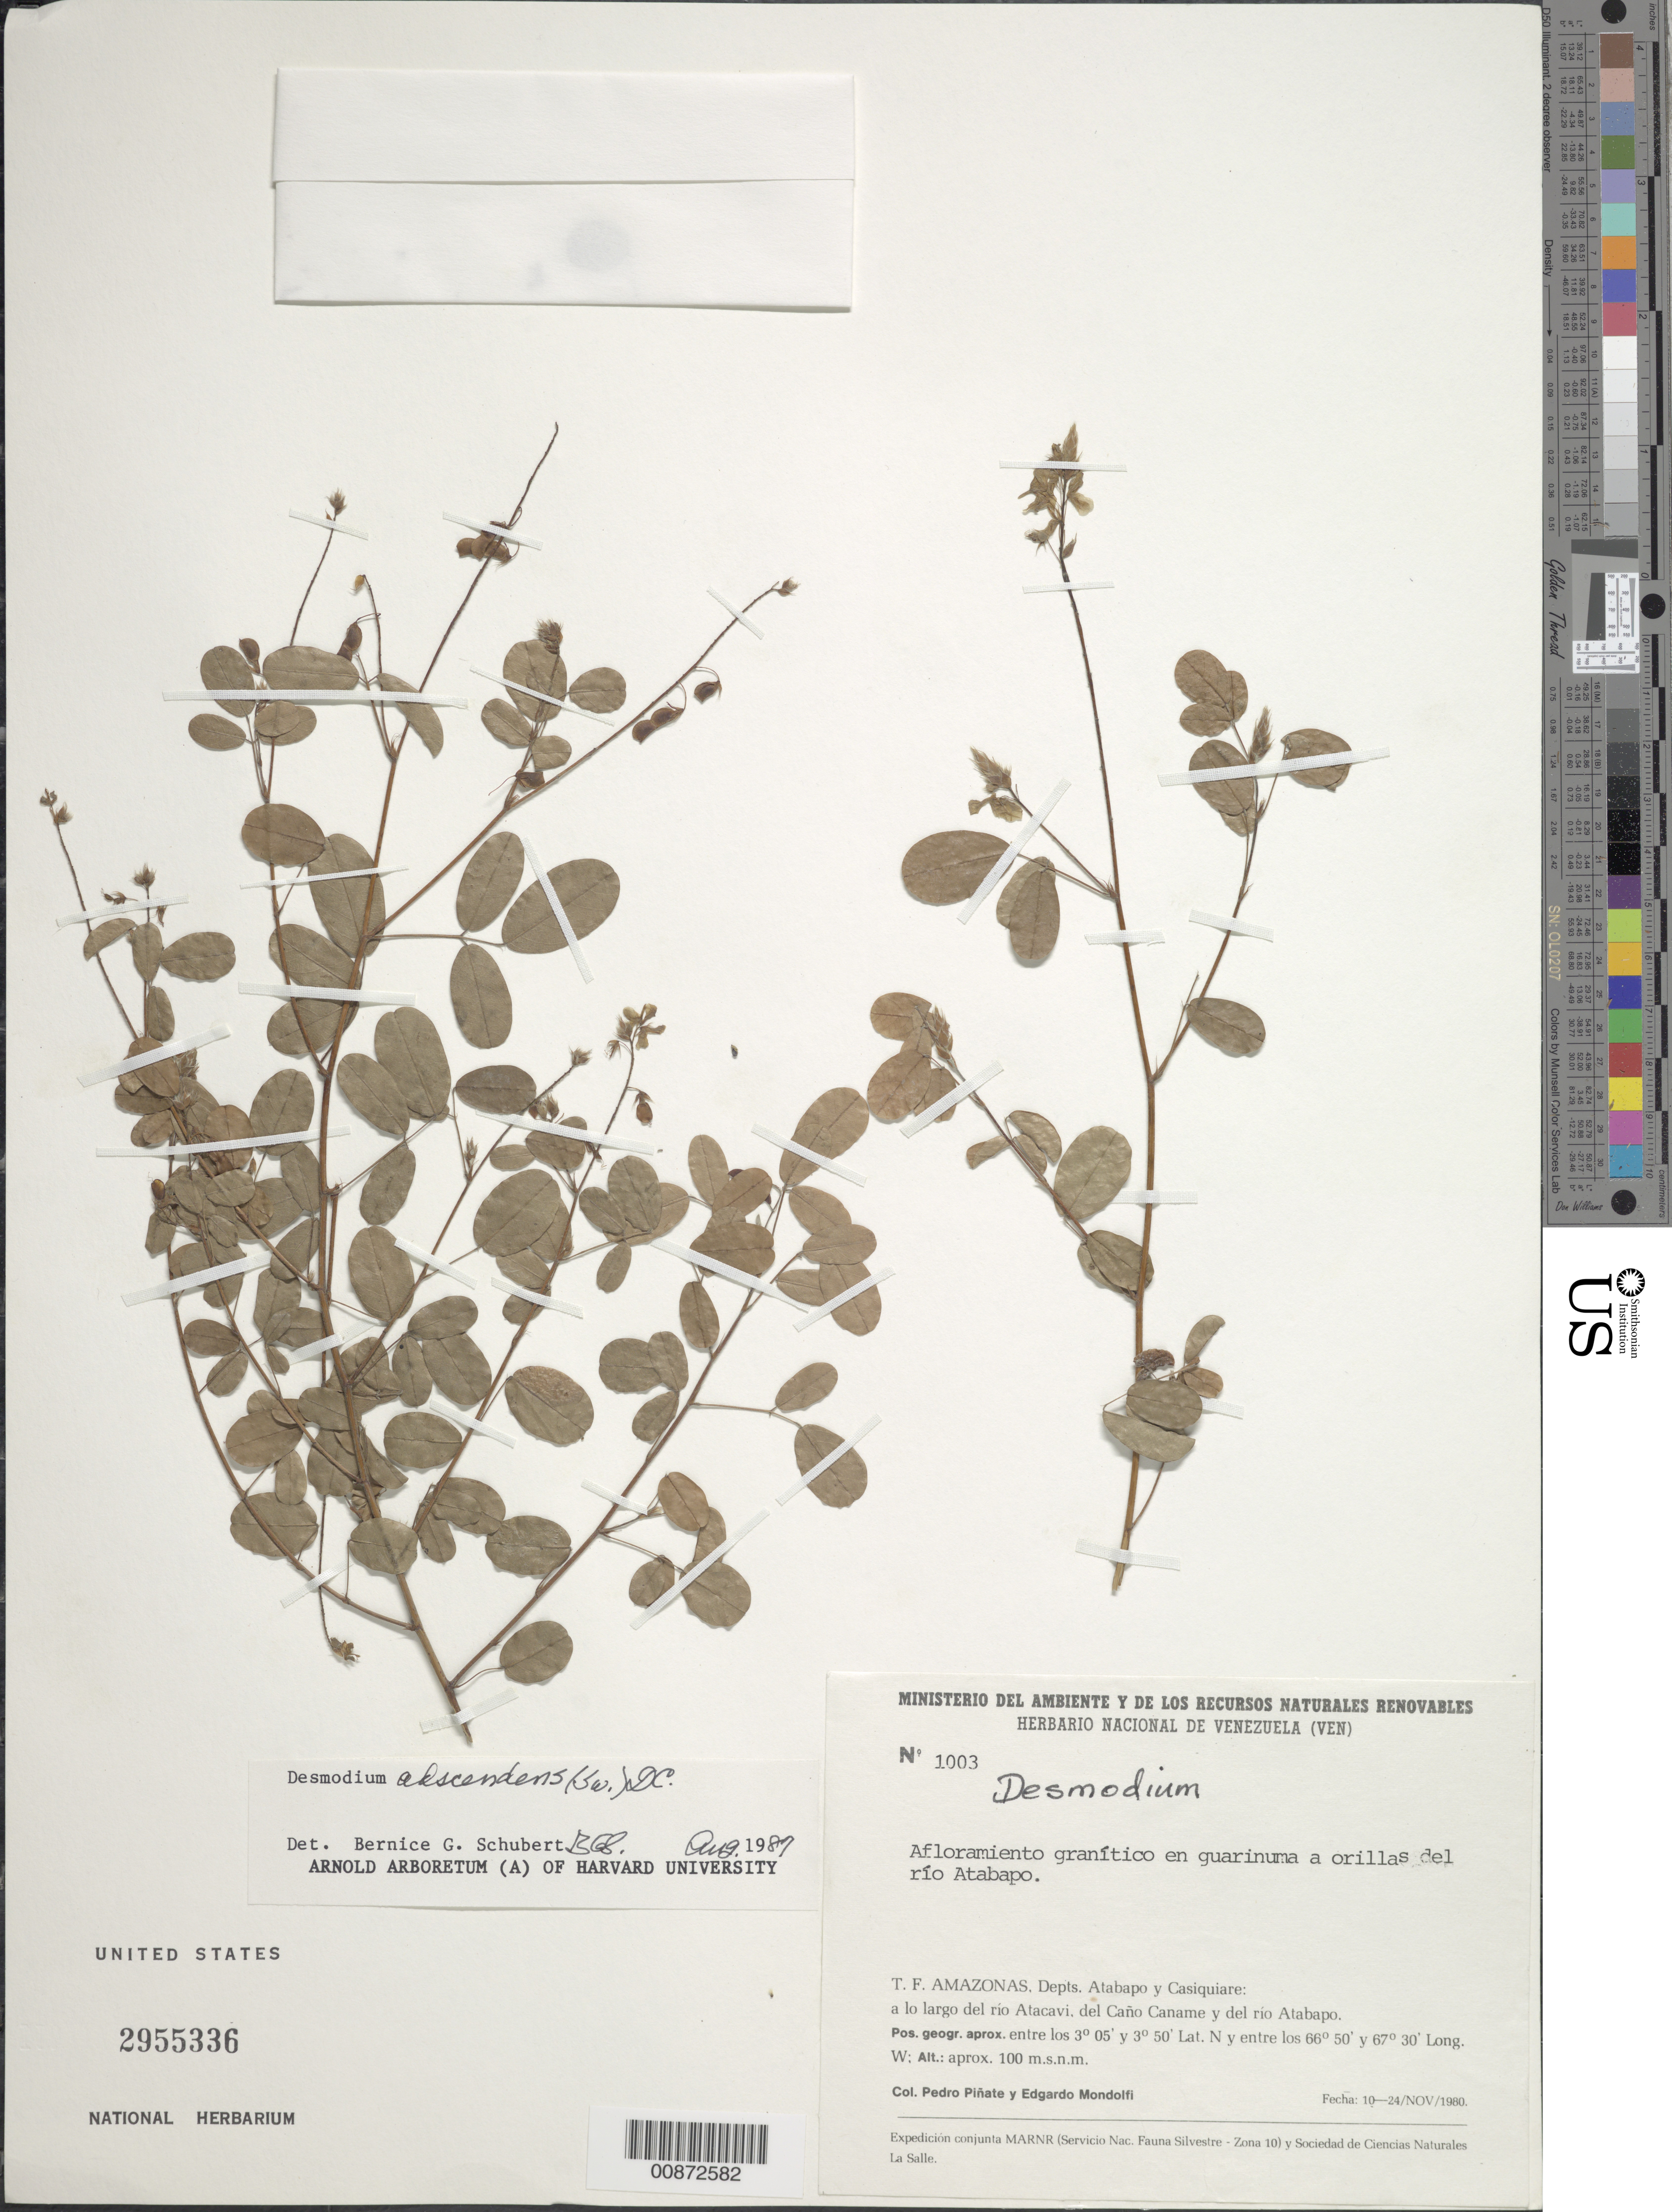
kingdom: Plantae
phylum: Tracheophyta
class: Magnoliopsida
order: Fabales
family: Fabaceae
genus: Grona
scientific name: Grona adscendens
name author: (Sw.) H. Ohashi & K. Ohashi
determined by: Strong, Mark T., (BOT), Smithsonian Institution - National Museum of Natural History (UNITED STATES)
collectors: P. Piñate & E. Mondolfi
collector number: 1003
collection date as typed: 10-Nov-80 to 24-Nov-80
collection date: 1980-11-10/1980-11-24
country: Venezuela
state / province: Amazonas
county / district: Atabapo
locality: Río Atacavi, Caño Caname & Río Atabapo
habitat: En guarinuma a orillas del rio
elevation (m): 100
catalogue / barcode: US 2955336